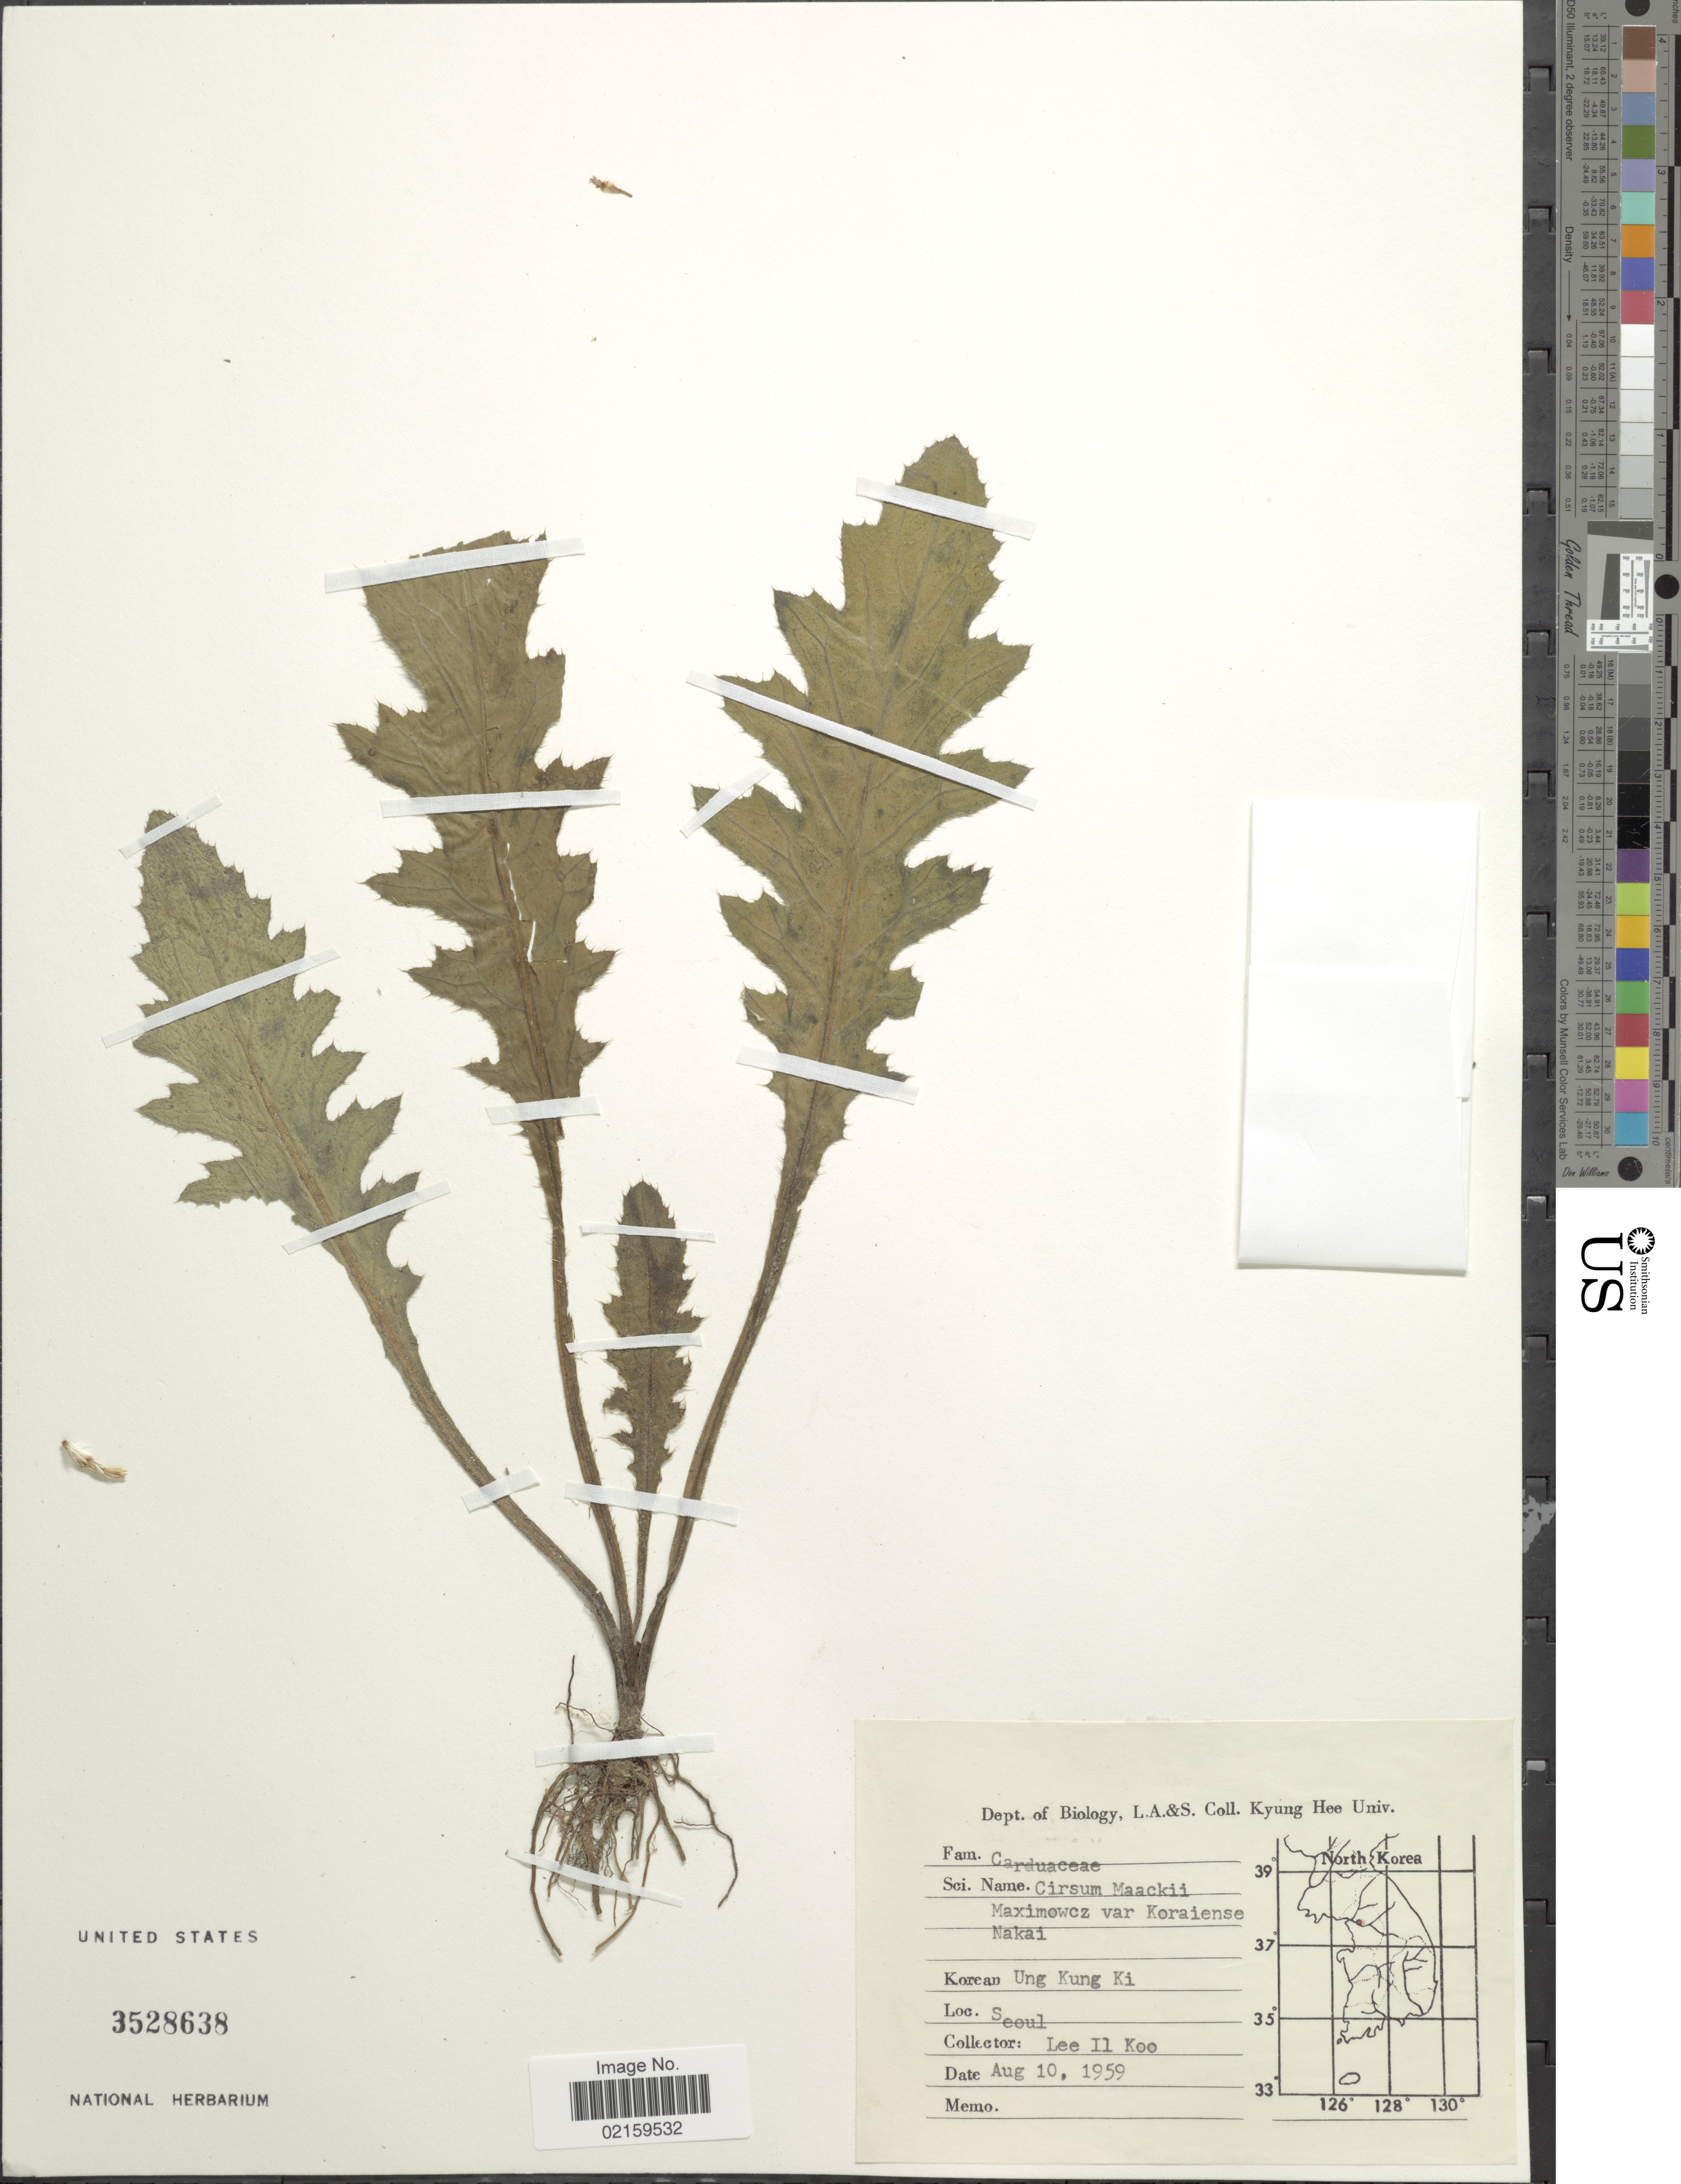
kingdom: Plantae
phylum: Tracheophyta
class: Magnoliopsida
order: Asterales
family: Asteraceae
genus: Cirsium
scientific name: Cirsium japonicum var. maackii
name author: (Maxim.) Matsum.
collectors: Il-Ko Lee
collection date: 1959-08-10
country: South Korea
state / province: Seoul Special City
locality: Seoul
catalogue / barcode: US 3528638